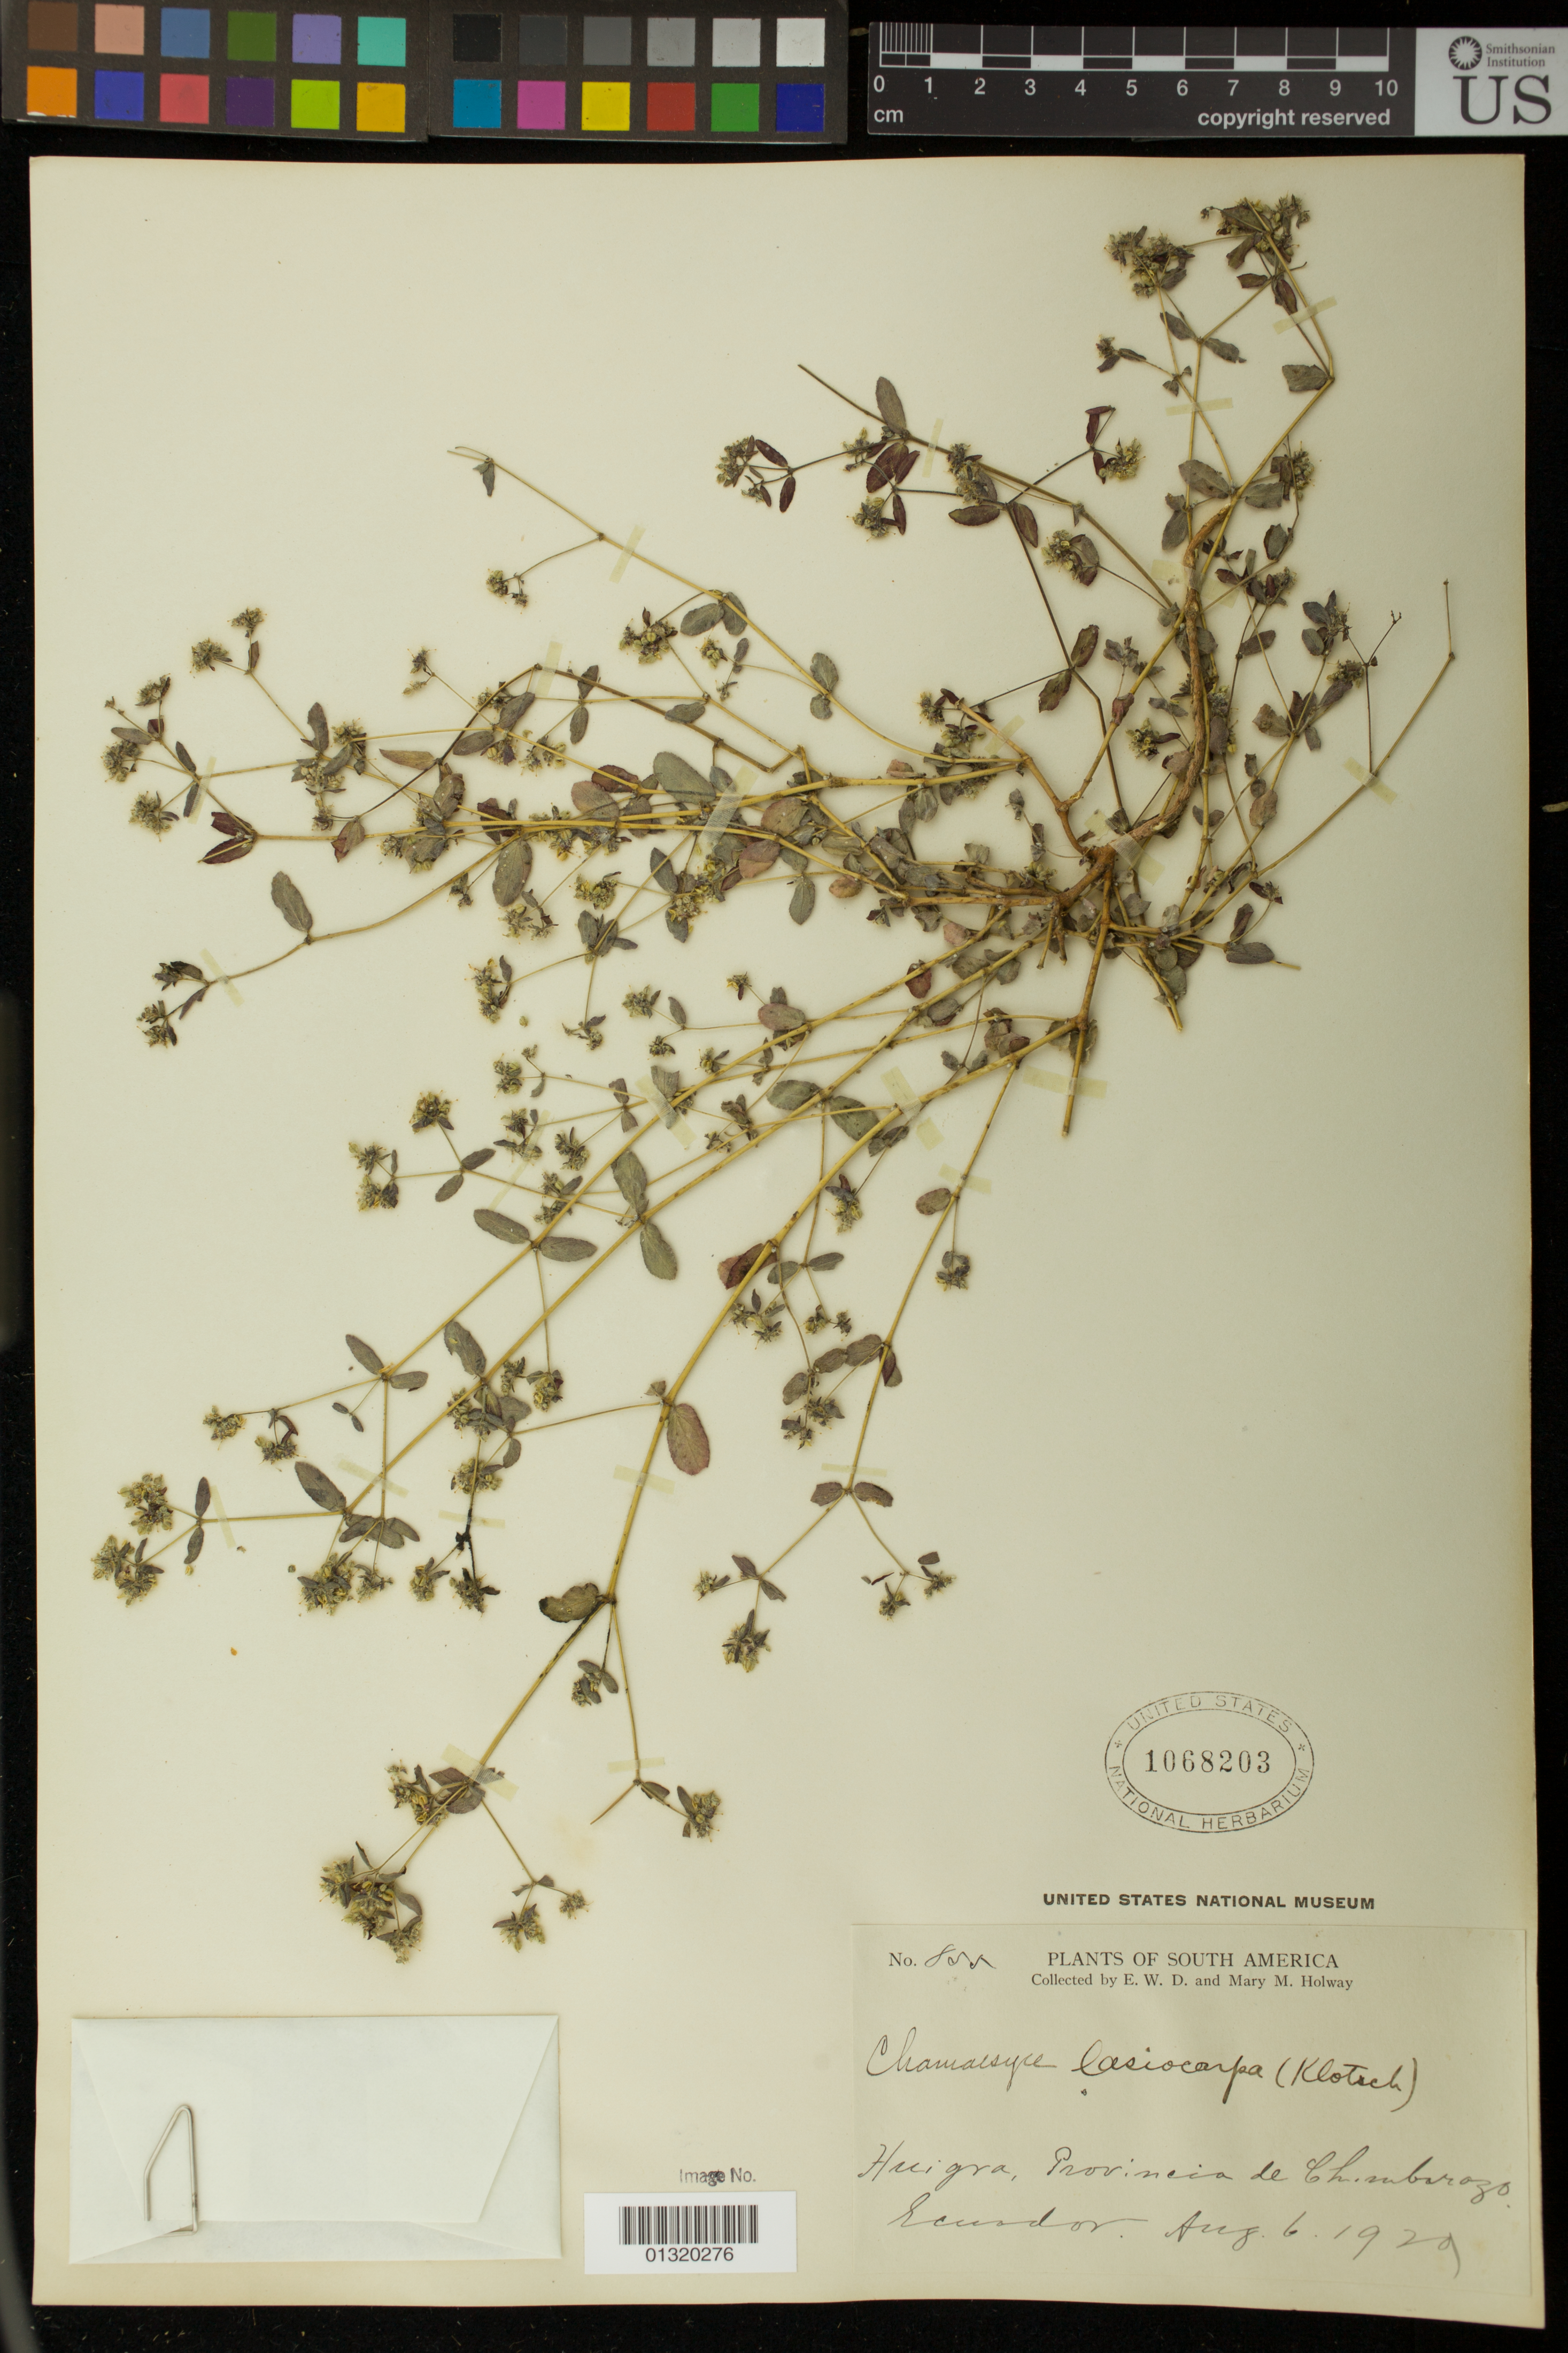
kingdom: Plantae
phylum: Tracheophyta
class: Magnoliopsida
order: Malpighiales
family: Euphorbiaceae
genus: Euphorbia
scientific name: Euphorbia lasiocarpa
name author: Klotzsch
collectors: E. W. D. Holway & M. M. Holway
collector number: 855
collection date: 1929-08-06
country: Ecuador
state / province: Chimborazo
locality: Huigra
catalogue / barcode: US 1068203